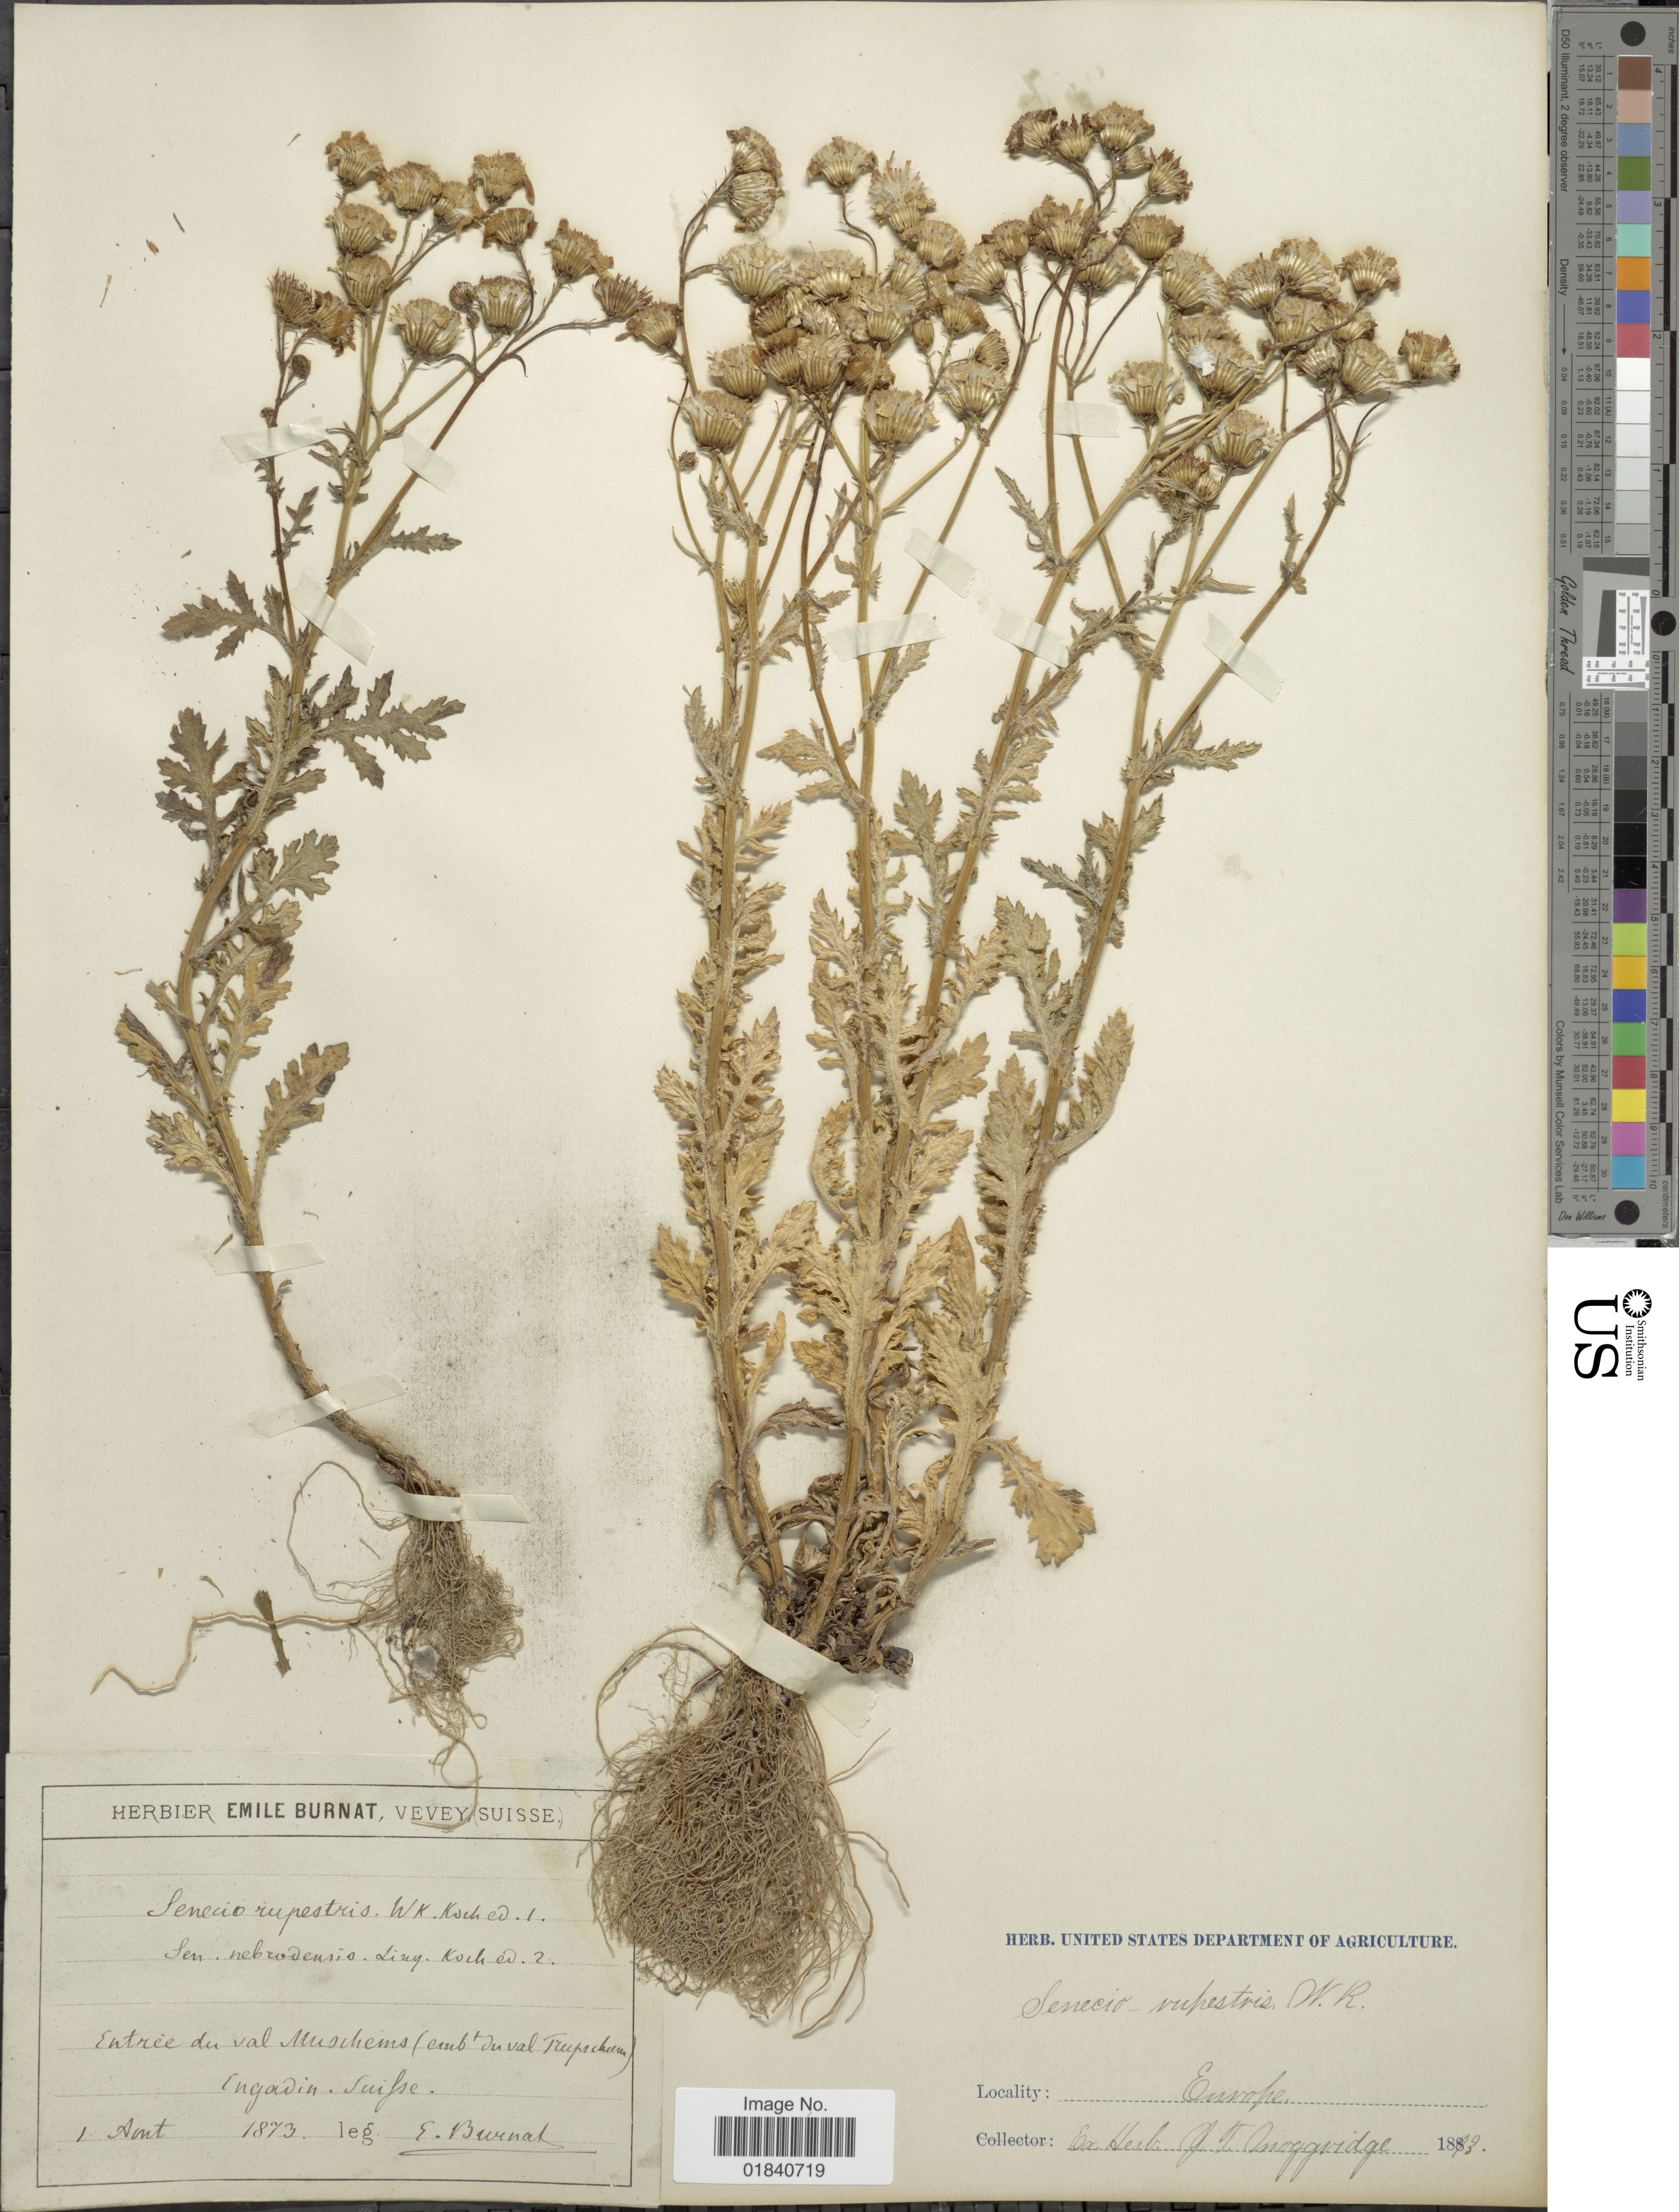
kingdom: Plantae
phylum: Tracheophyta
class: Magnoliopsida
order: Asterales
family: Asteraceae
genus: Senecio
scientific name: Senecio squalidus subsp. rupestris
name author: (Waldst. & Kit.) Greuter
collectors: E. Burnat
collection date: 1873-08-01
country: Switzerland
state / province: Graubunden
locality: Entree du val Muschems (Val Trupchun) Engadin. Suisse.